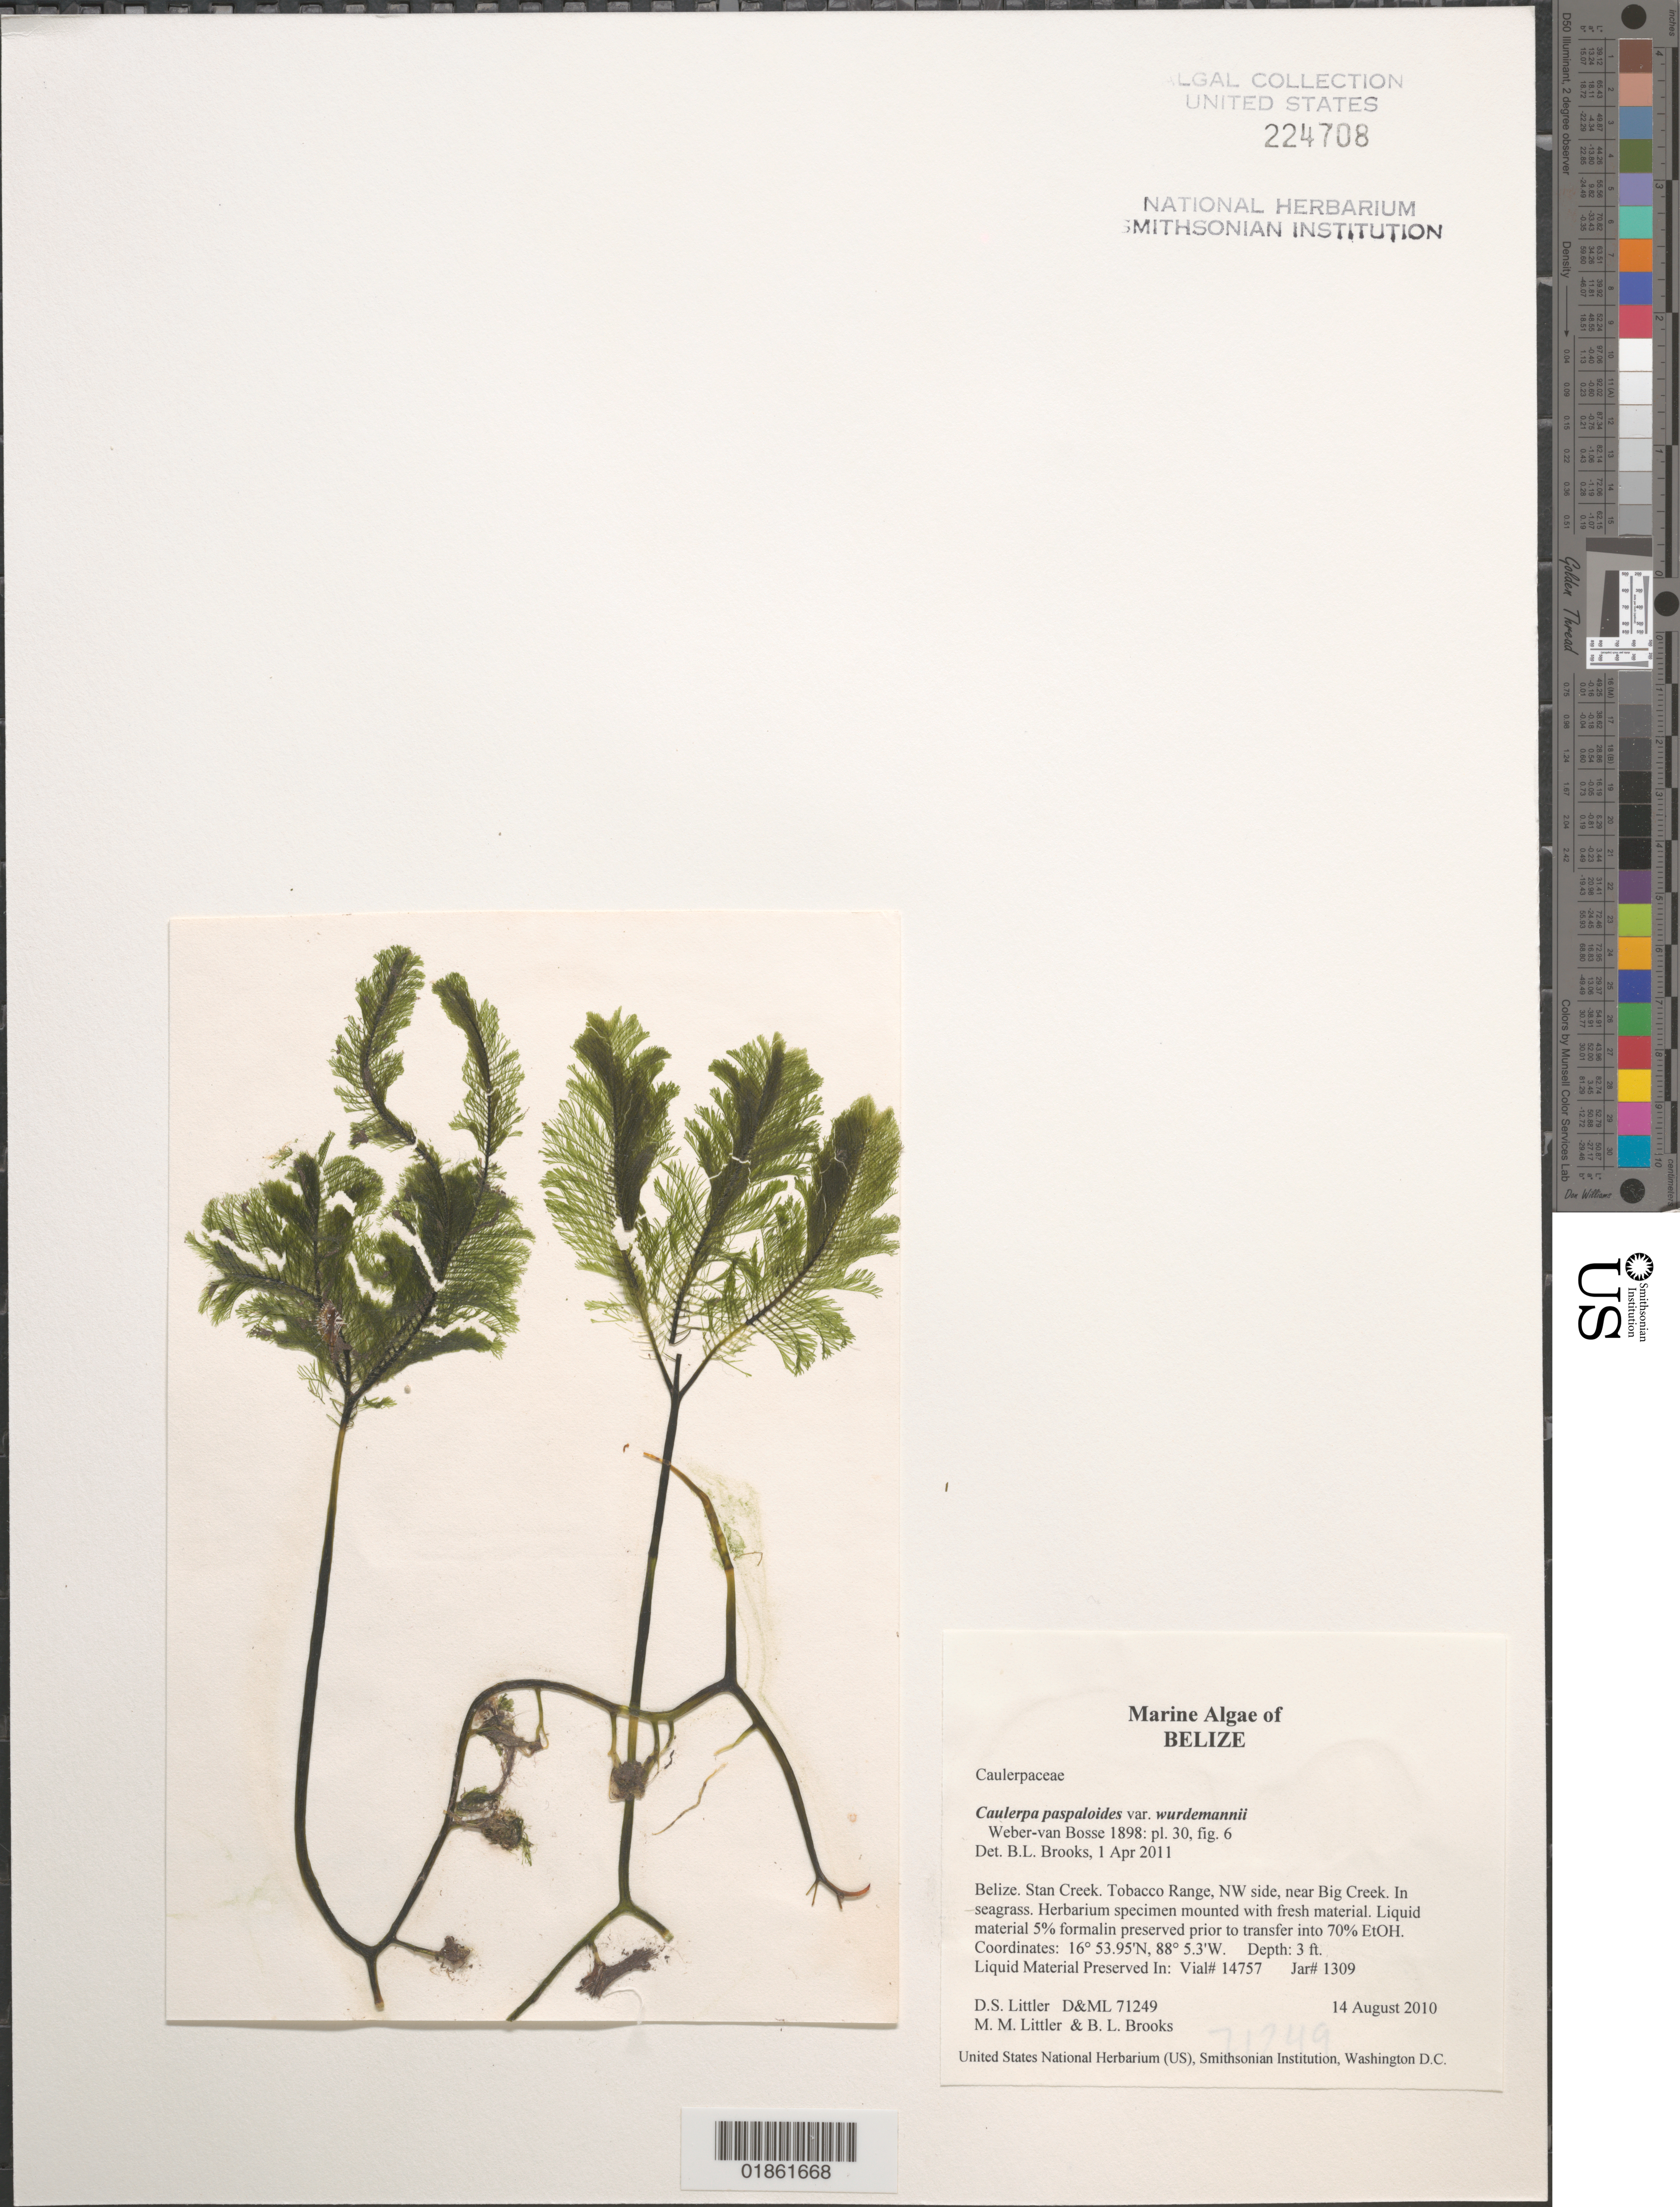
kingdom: Plantae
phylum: Chlorophyta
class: Ulvophyceae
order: Bryopsidales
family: Caulerpaceae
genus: Caulerpa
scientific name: Caulerpa paspaloides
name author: (Bory) Grev.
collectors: D. S. Littler & M. M. Littler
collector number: D&ML 71249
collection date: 2010-08-14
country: Belize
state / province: Stann Creek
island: Tobacco Range Cays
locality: Tobacco Range. Near Big Creek.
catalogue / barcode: US 224708